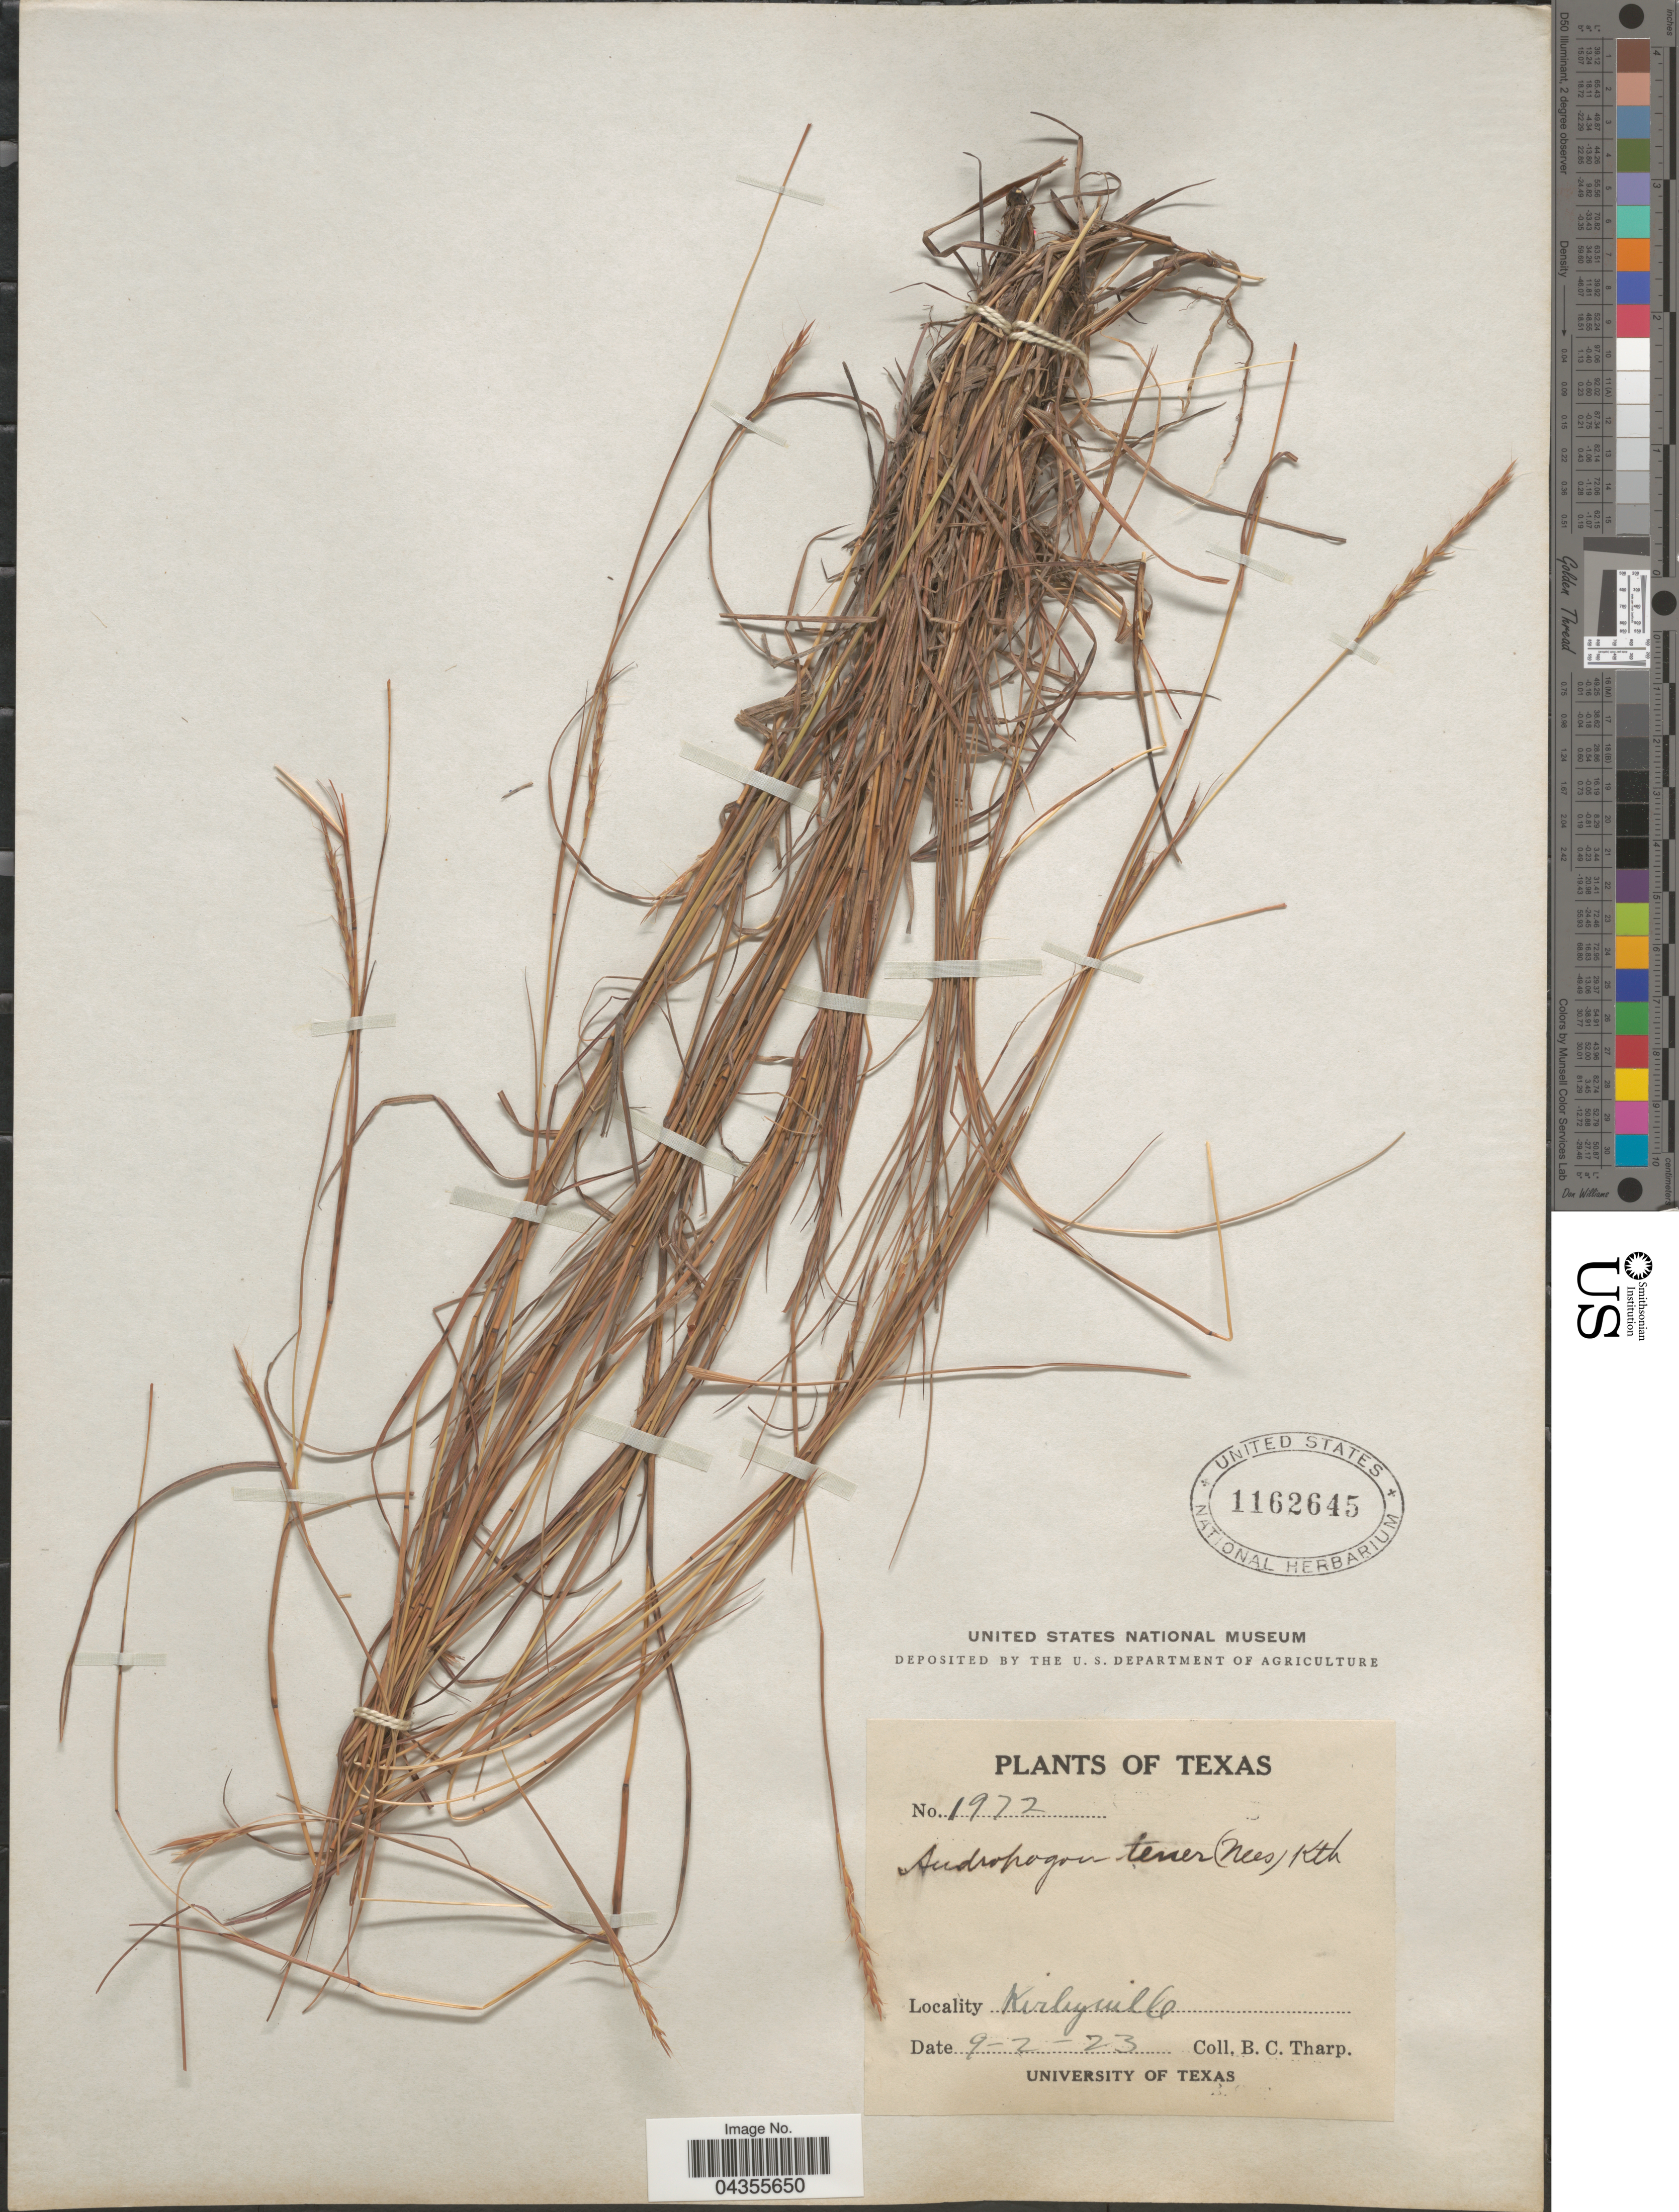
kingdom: Plantae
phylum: Tracheophyta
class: Liliopsida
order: Poales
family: Poaceae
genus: Schizachyrium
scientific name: Schizachyrium tenerum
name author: Nees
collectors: B. C. Tharp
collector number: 1972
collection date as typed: Transcribed d/m/y: 2/9/23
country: United States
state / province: Texas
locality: Kirleyville.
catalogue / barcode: US 1162645